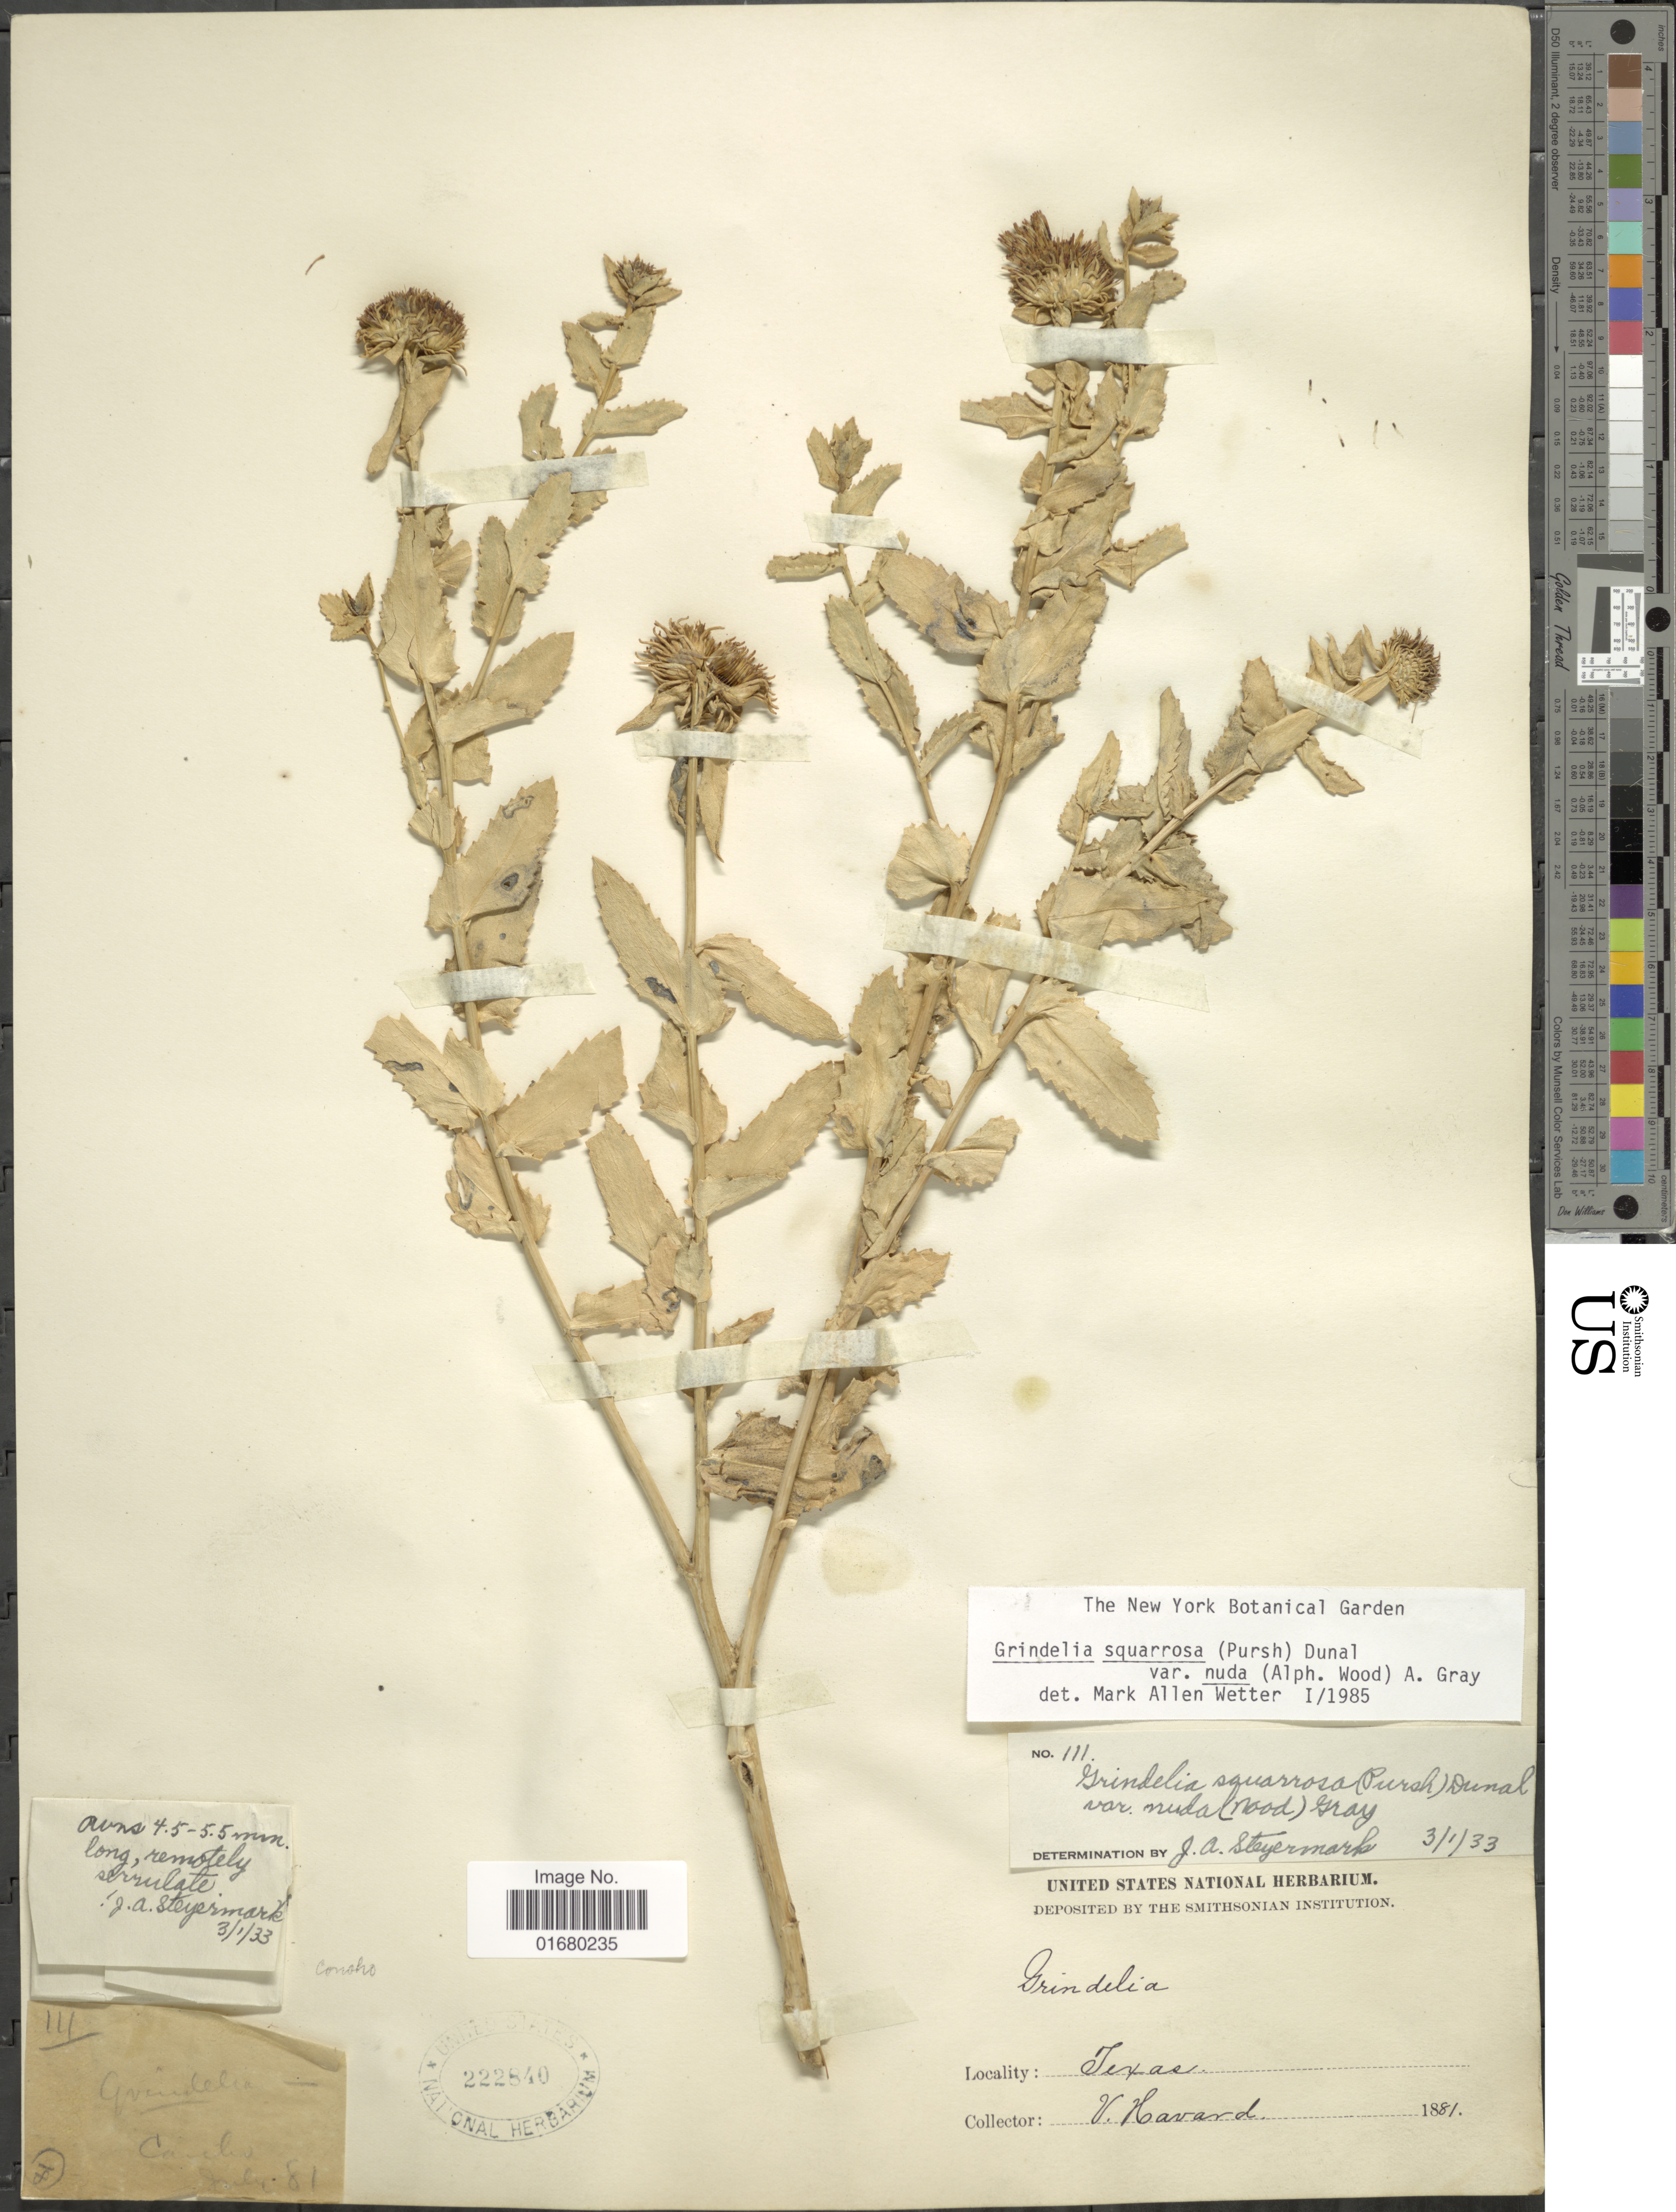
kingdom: Plantae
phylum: Tracheophyta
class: Magnoliopsida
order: Asterales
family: Asteraceae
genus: Grindelia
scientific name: Grindelia squarrosa var. nuda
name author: (Alph. Wood) A. Gray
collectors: V. Harvard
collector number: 14*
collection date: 1881-07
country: United States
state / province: Texas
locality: Concho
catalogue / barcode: US 222840